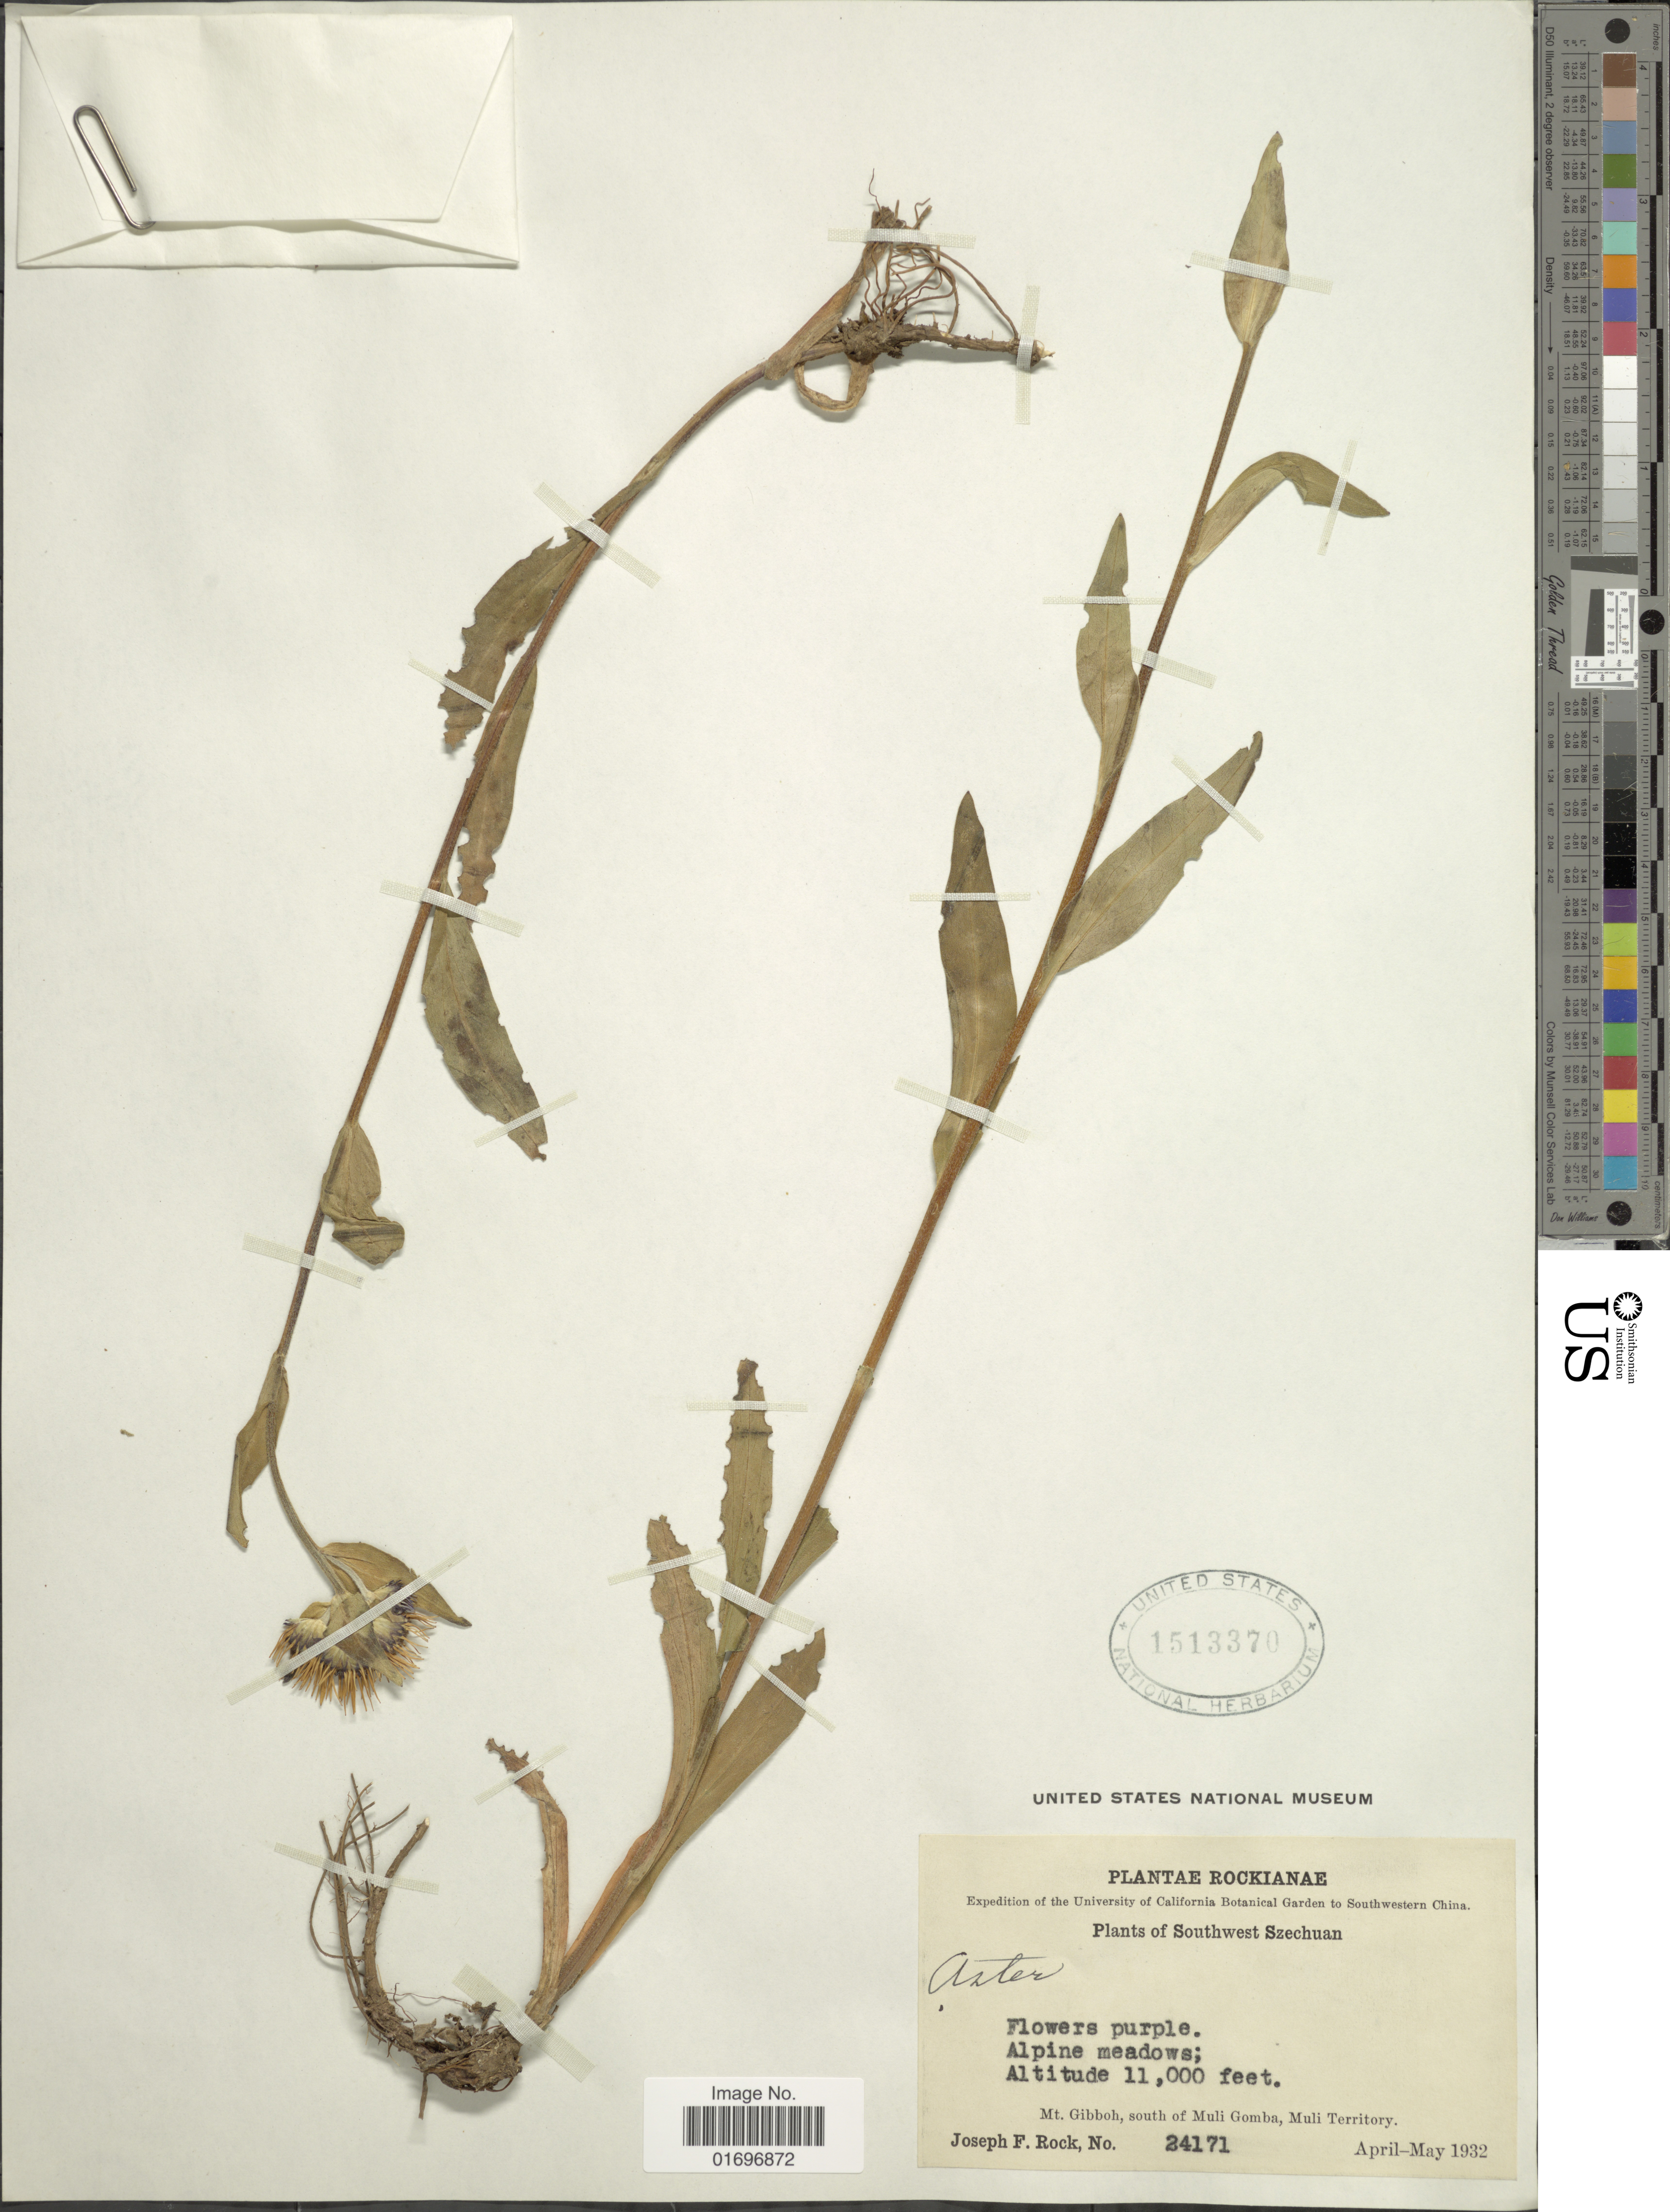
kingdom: Plantae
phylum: Tracheophyta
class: Magnoliopsida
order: Asterales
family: Asteraceae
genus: Aster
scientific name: Aster sp.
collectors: J. F. Rock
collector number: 24171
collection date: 1932-04/1932-05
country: China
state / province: Sichuan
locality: Rockianae. Southwestern China. Southwest Szechuan. Alpine meadows; Mt. Gibboh, south of Muli Gomba, Muli Territory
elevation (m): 3353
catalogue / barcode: US 1513370